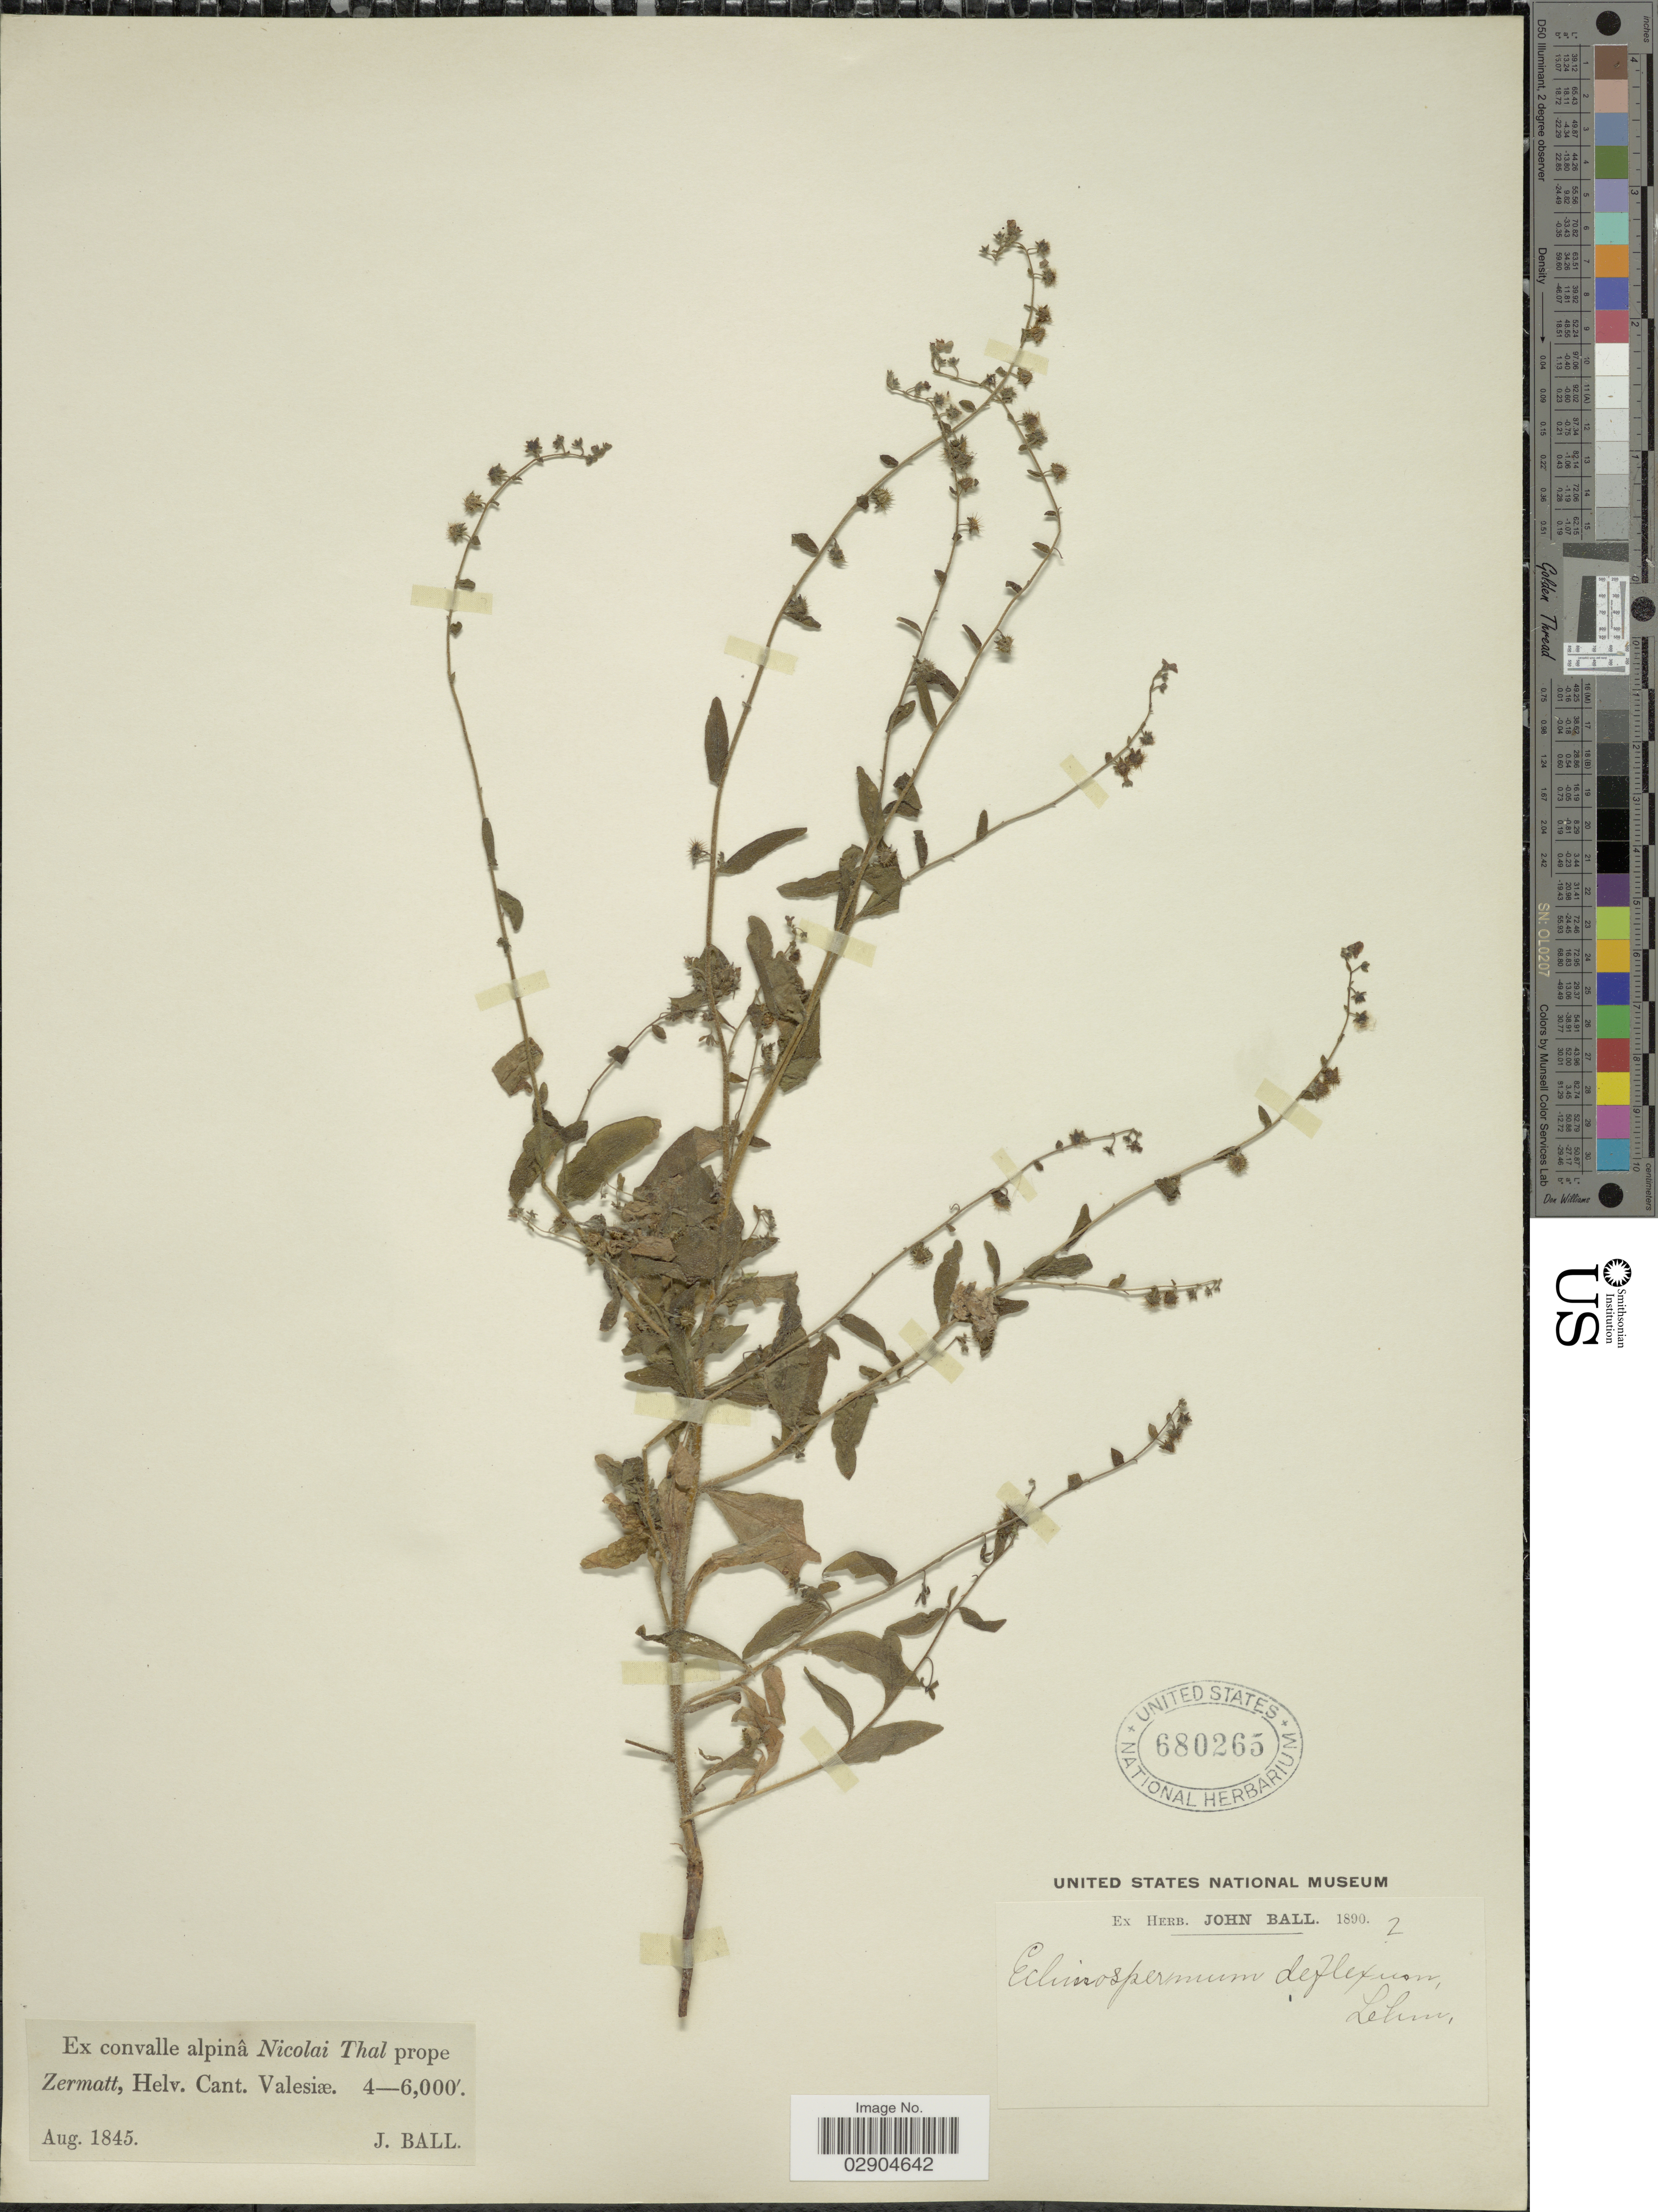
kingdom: Plantae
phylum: Tracheophyta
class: Magnoliopsida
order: Boraginales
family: Boraginaceae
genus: Lappula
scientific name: Lappula deflexa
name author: (Wahlenb.) Garcke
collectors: J. Ball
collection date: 1845-08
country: Switzerland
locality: Convalle alpinâ Nicolai Thal prope Zermatt, Helv. Cant. Valesiæ.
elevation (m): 1219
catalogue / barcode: US 680265